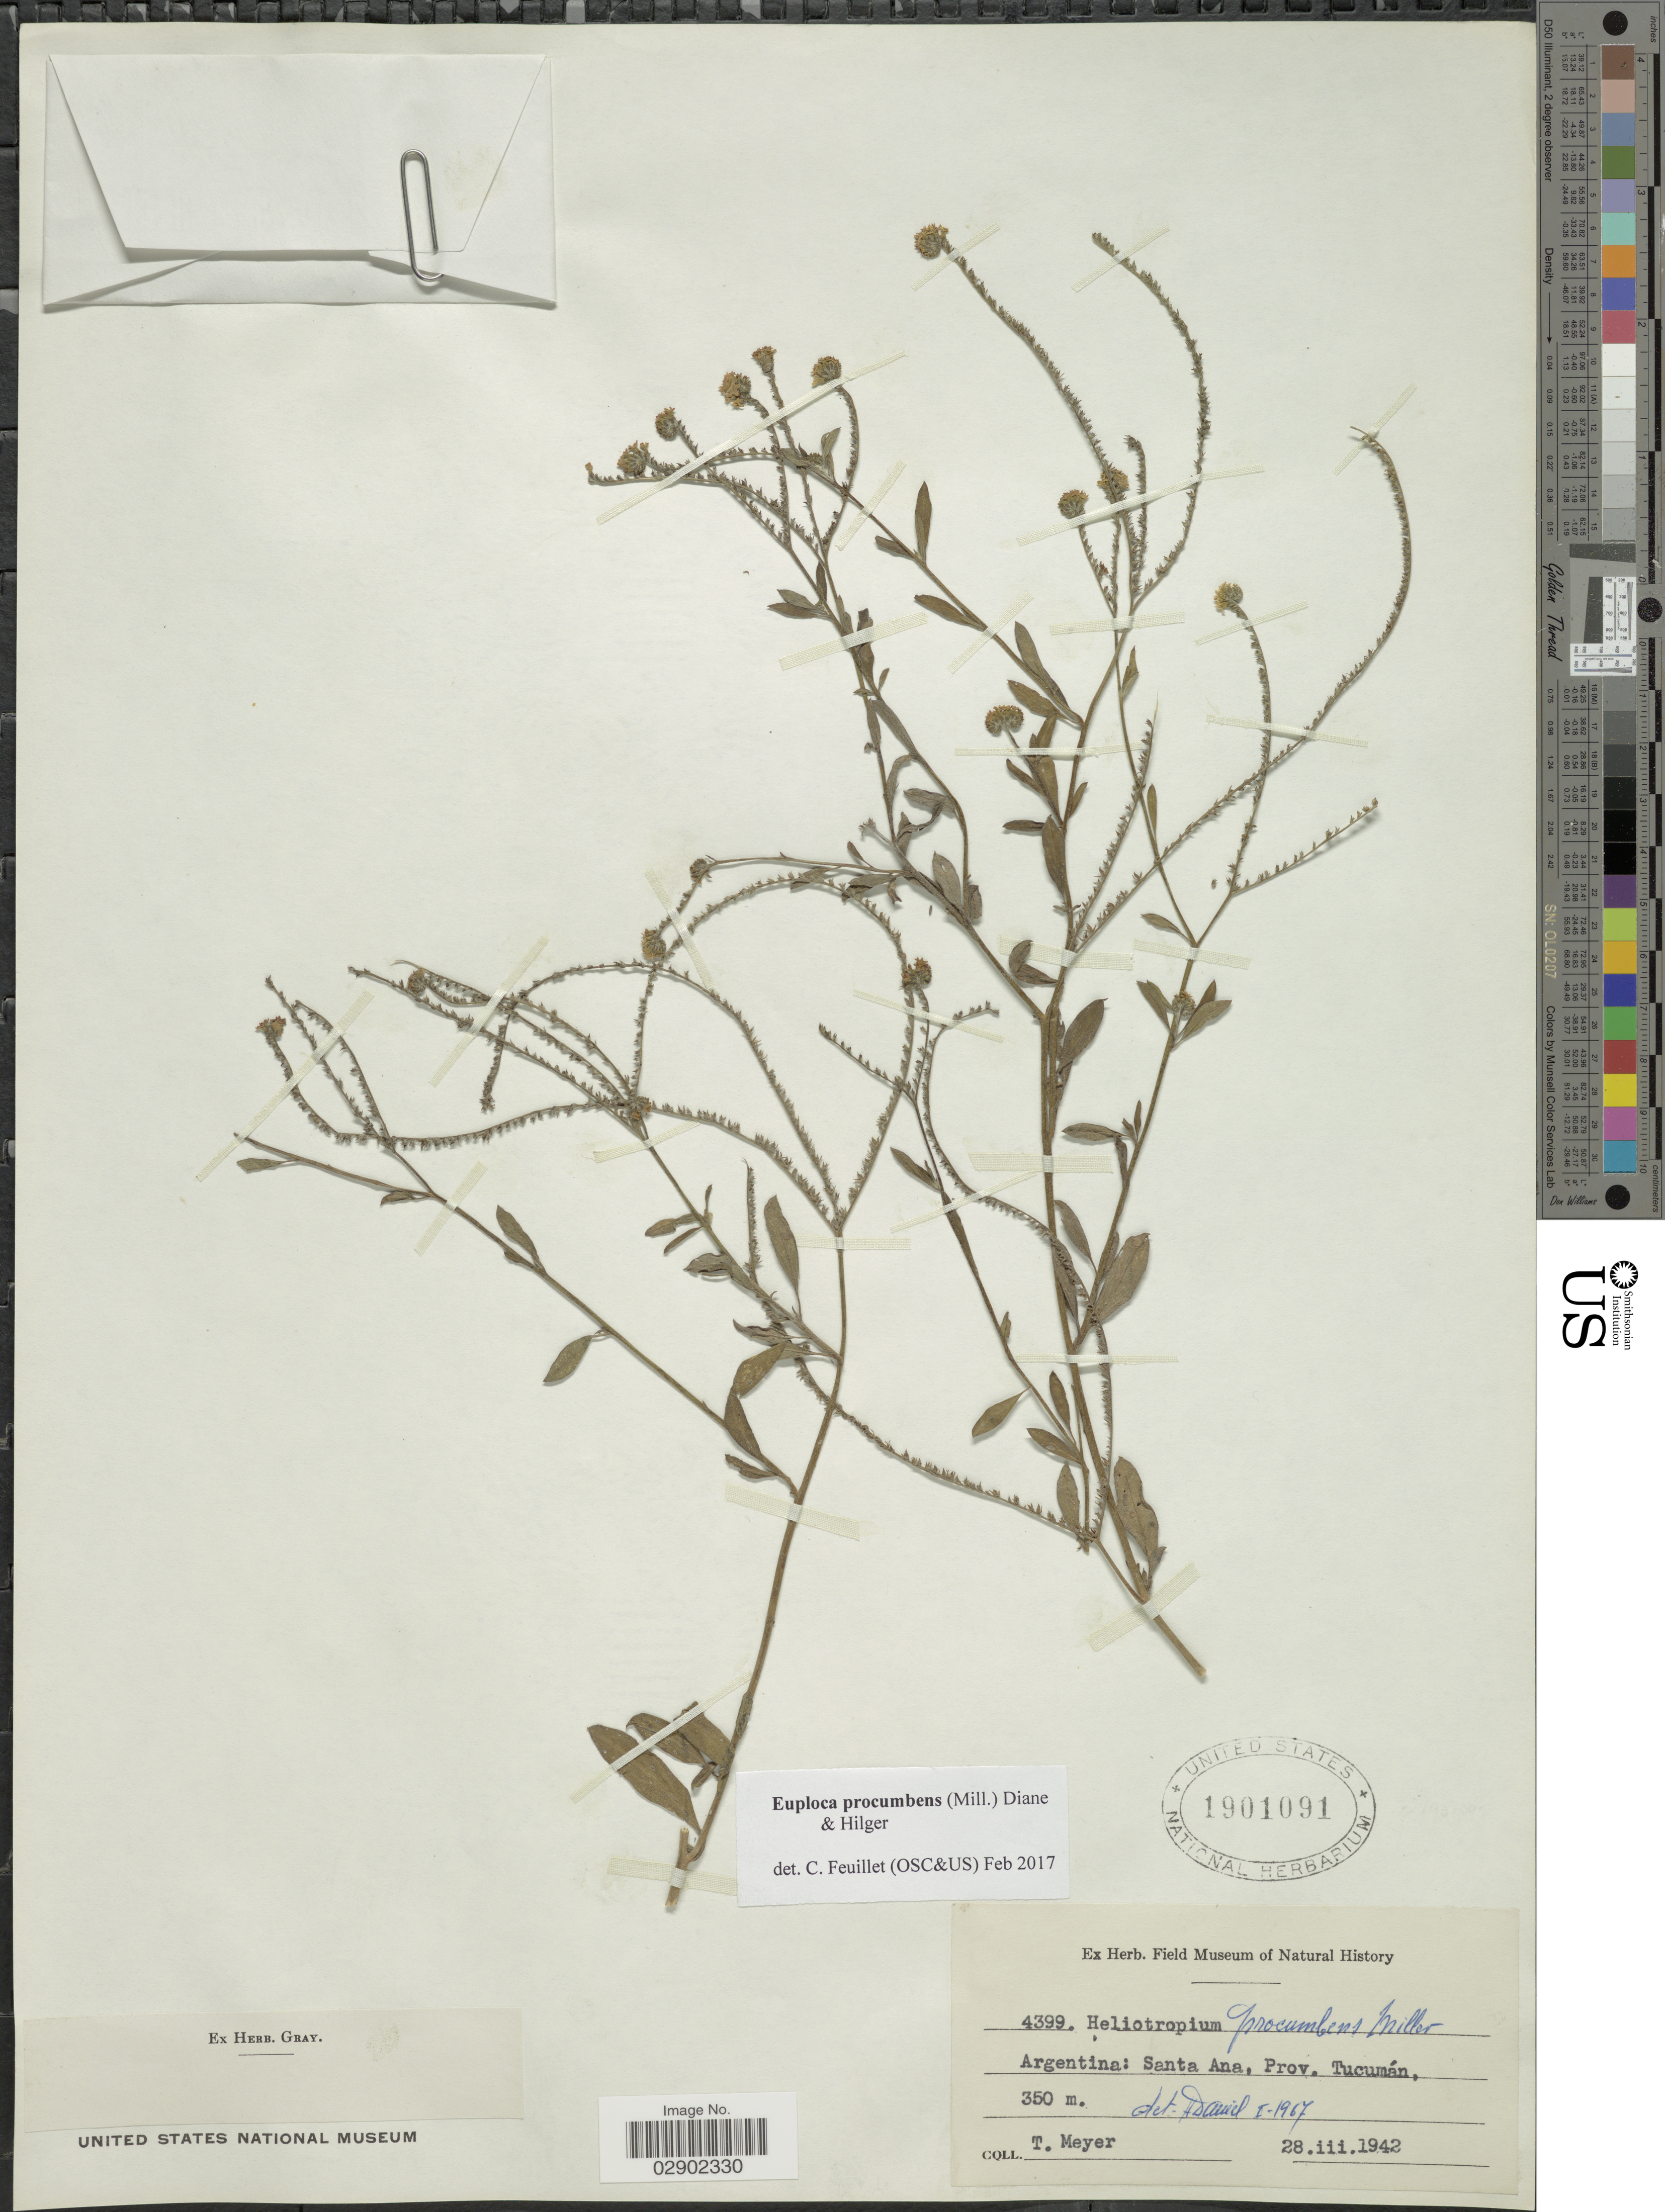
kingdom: Plantae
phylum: Tracheophyta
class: Magnoliopsida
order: Boraginales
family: Heliotropiaceae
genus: Euploca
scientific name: Euploca procumbens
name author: (Mill.) Diane & Hilger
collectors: T. Meyer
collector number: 4399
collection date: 1942-03-28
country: Argentina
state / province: Tucuman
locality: Santa Ana, Prov. Tucumán.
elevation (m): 350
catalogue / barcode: US 1901091